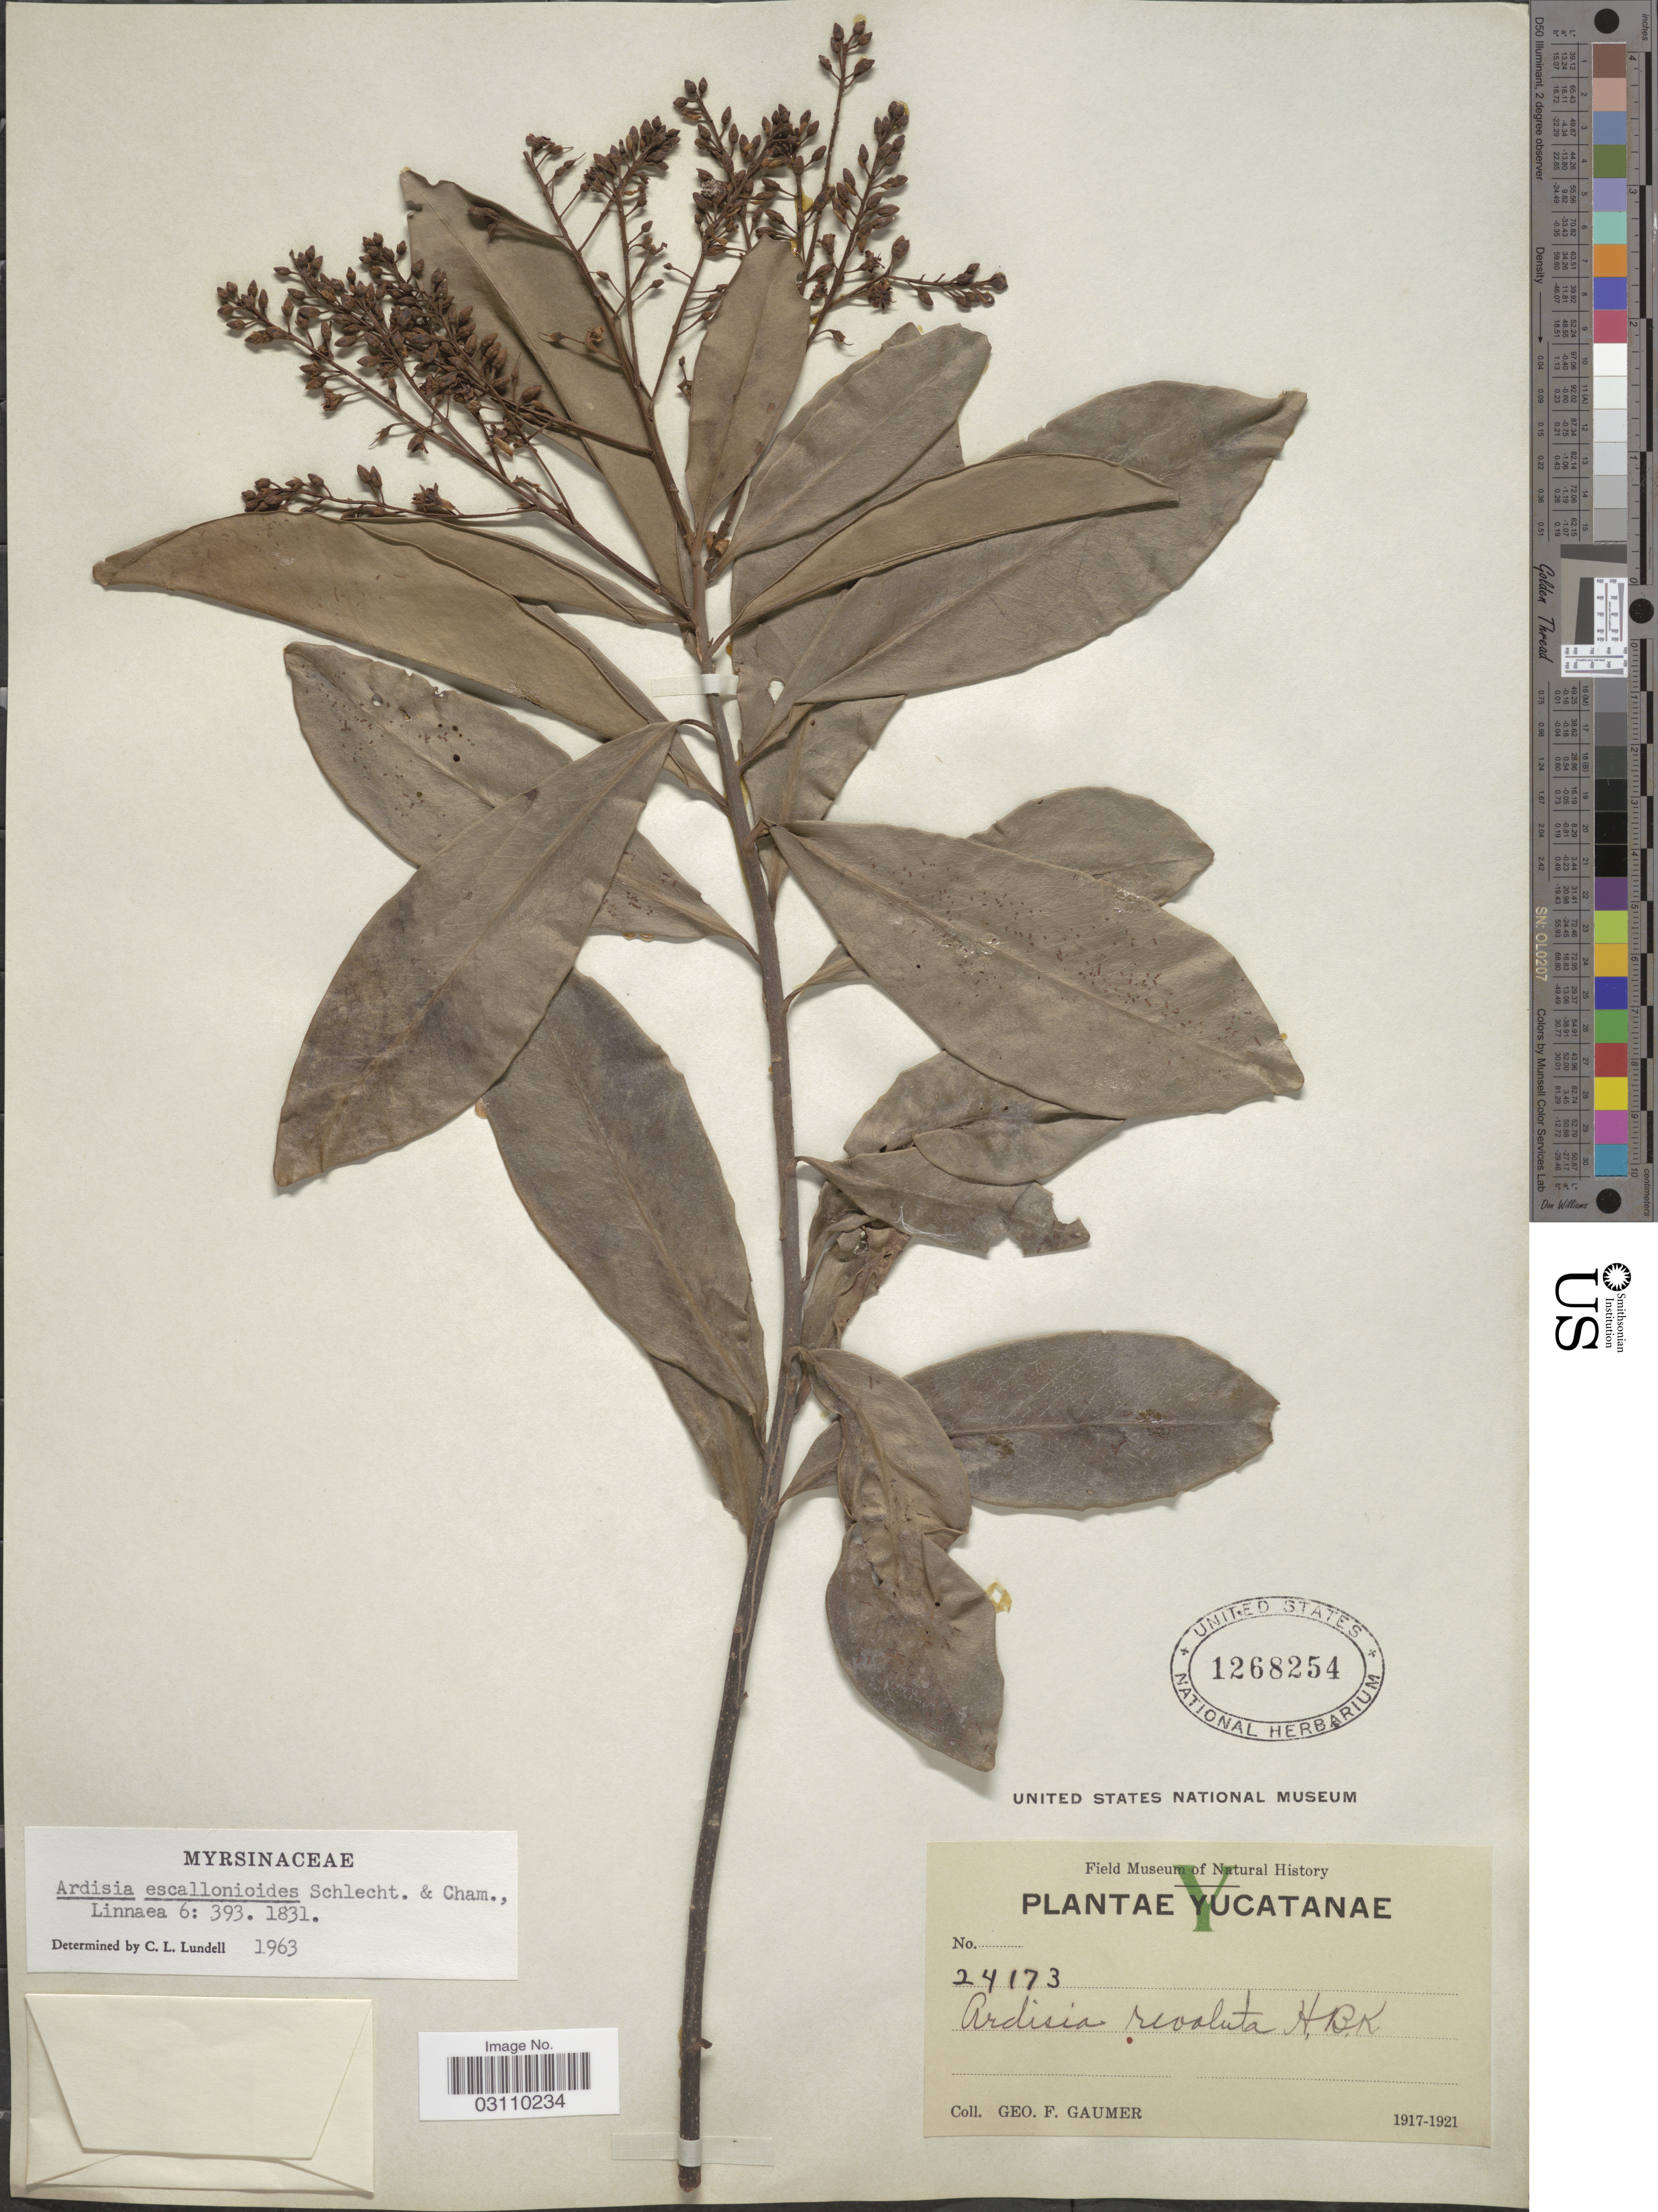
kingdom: Plantae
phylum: Tracheophyta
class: Magnoliopsida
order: Ericales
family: Primulaceae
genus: Ardisia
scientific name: Ardisia escallonioides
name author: Schltdl. & Cham.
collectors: G. F. Gaumer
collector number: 24173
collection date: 1917/1921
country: Mexico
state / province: Yucatán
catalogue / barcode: US 1268254